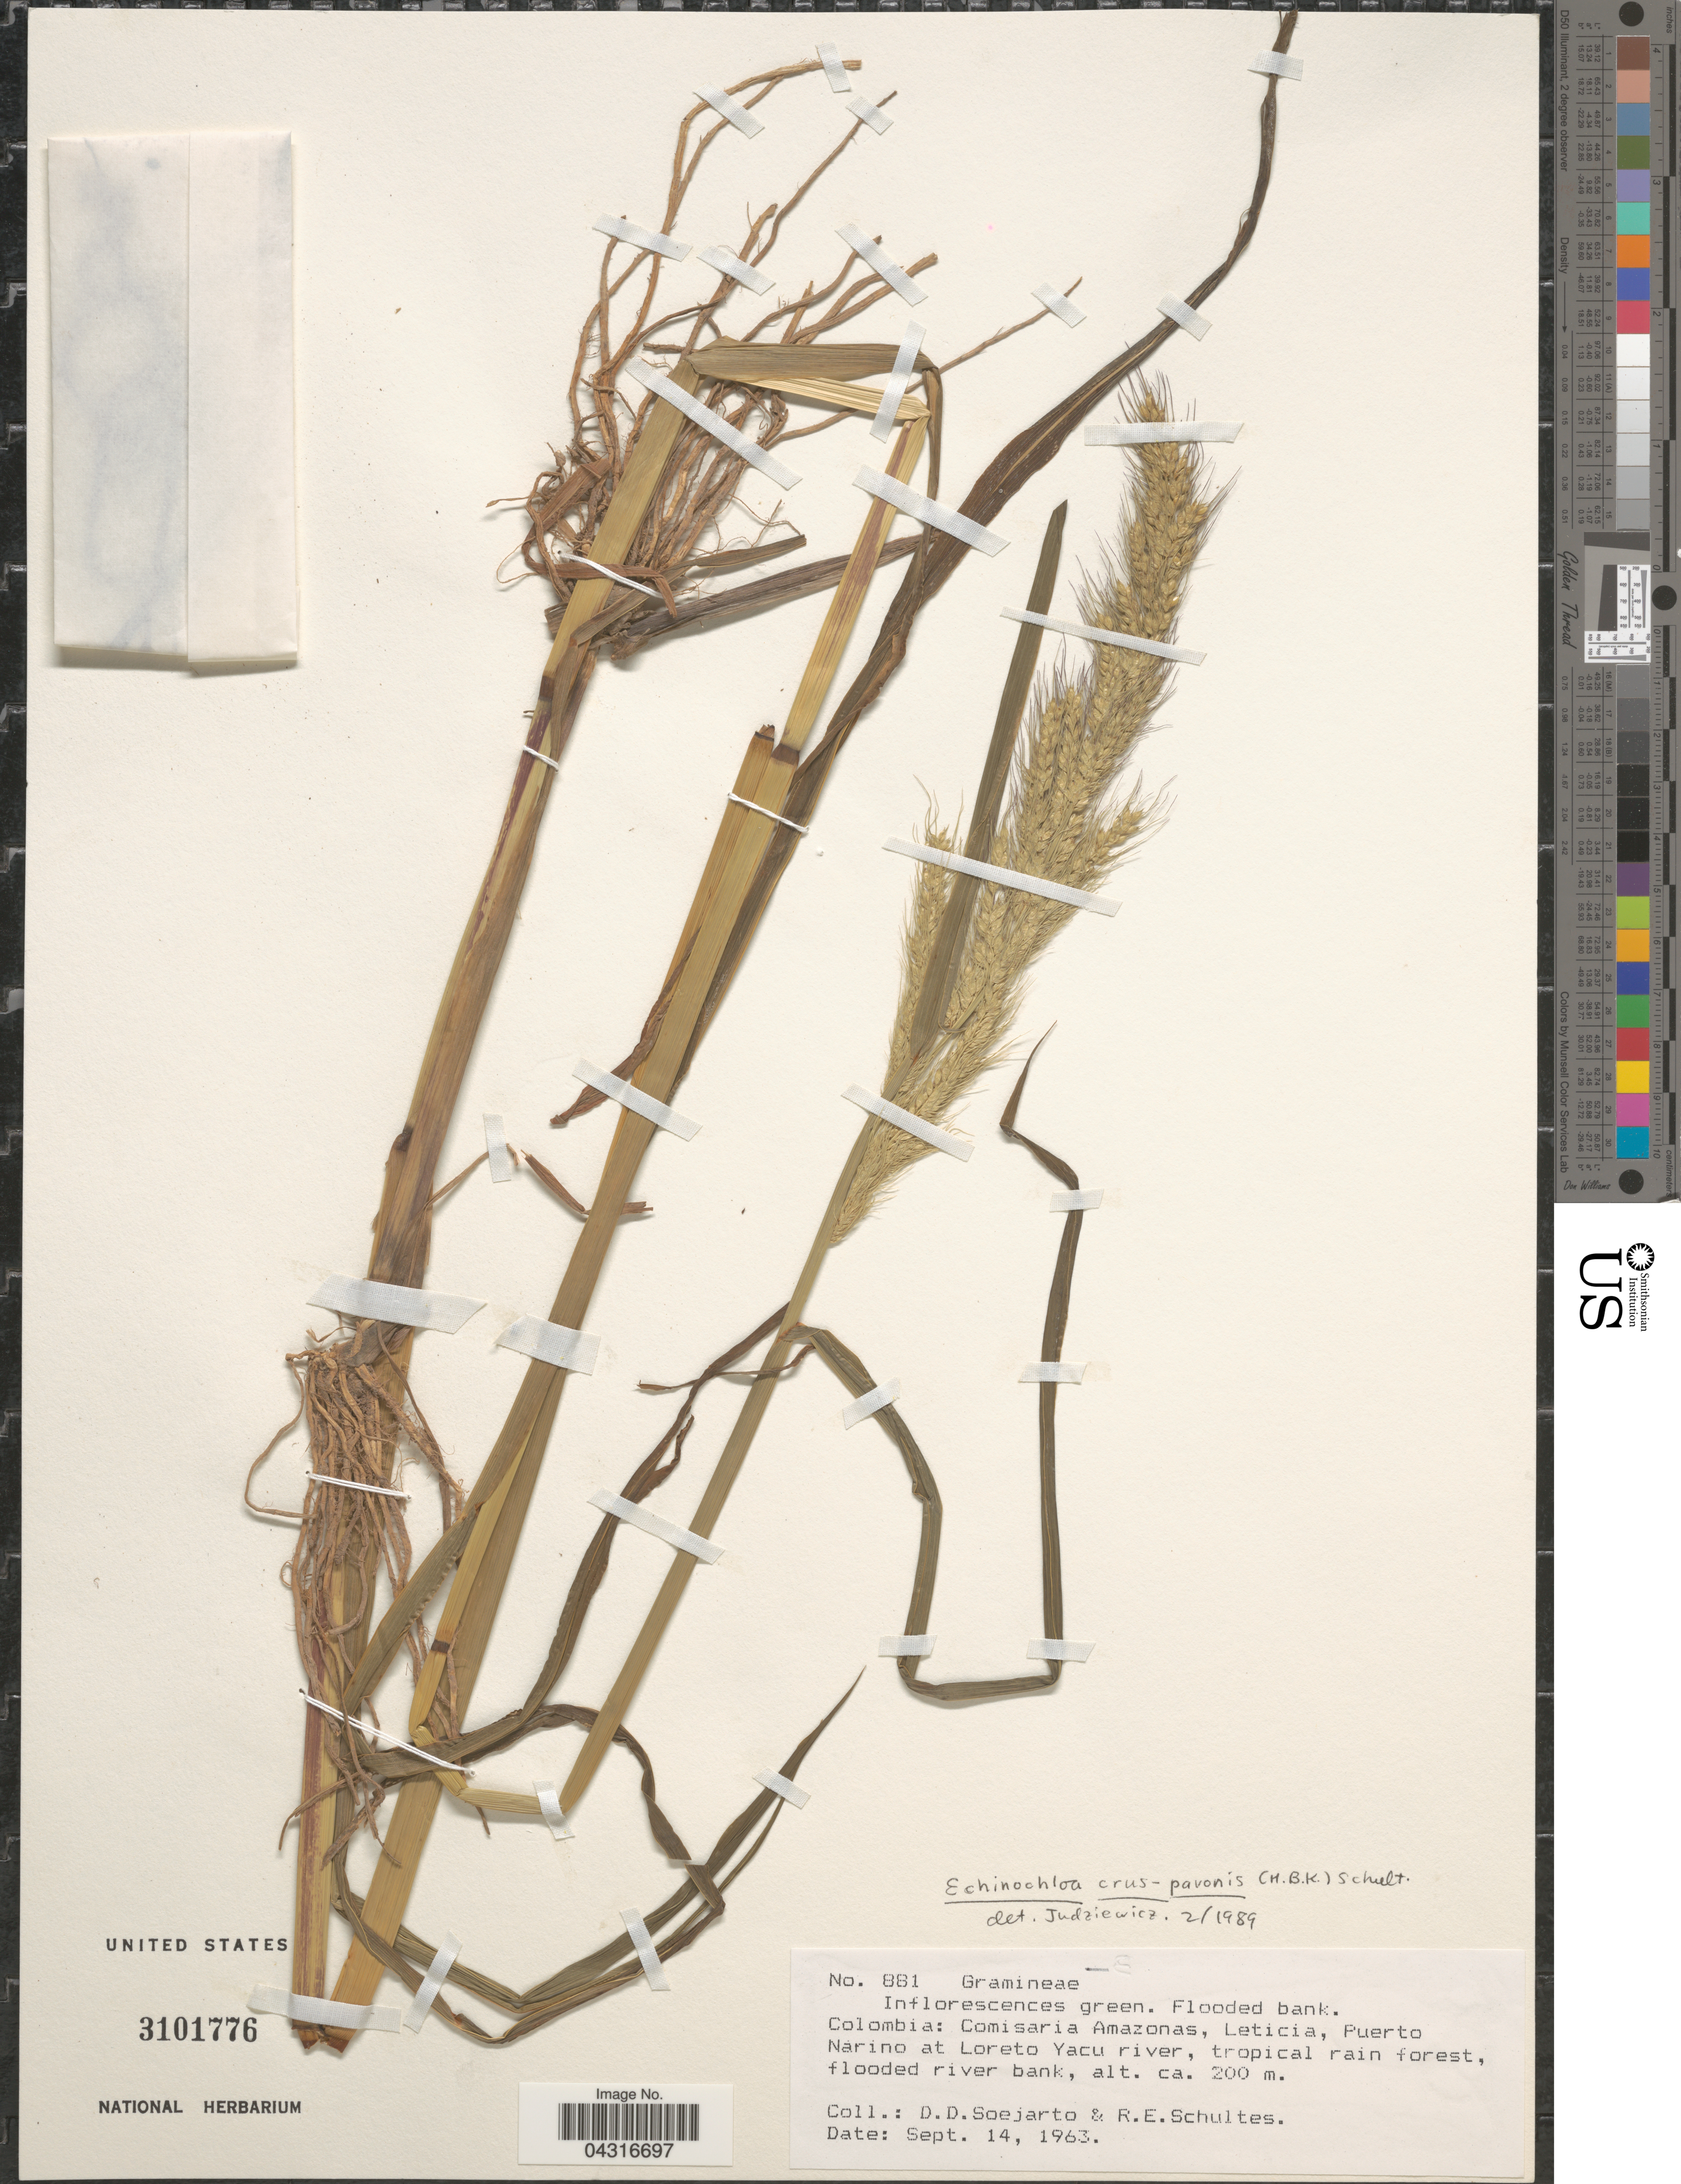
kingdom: Plantae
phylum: Tracheophyta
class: Liliopsida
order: Poales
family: Poaceae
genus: Echinochloa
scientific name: Echinochloa crus-pavonis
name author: (Kunth) Schult.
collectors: R. E. Schultes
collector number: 881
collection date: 1963-09-14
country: Colombia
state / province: Amazônas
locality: Comisaria Amazonas, Leticia, Puerto Narino at Loreto Yacu river, tropical rain forest, flooded river bank.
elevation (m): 200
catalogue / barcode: US 3101776